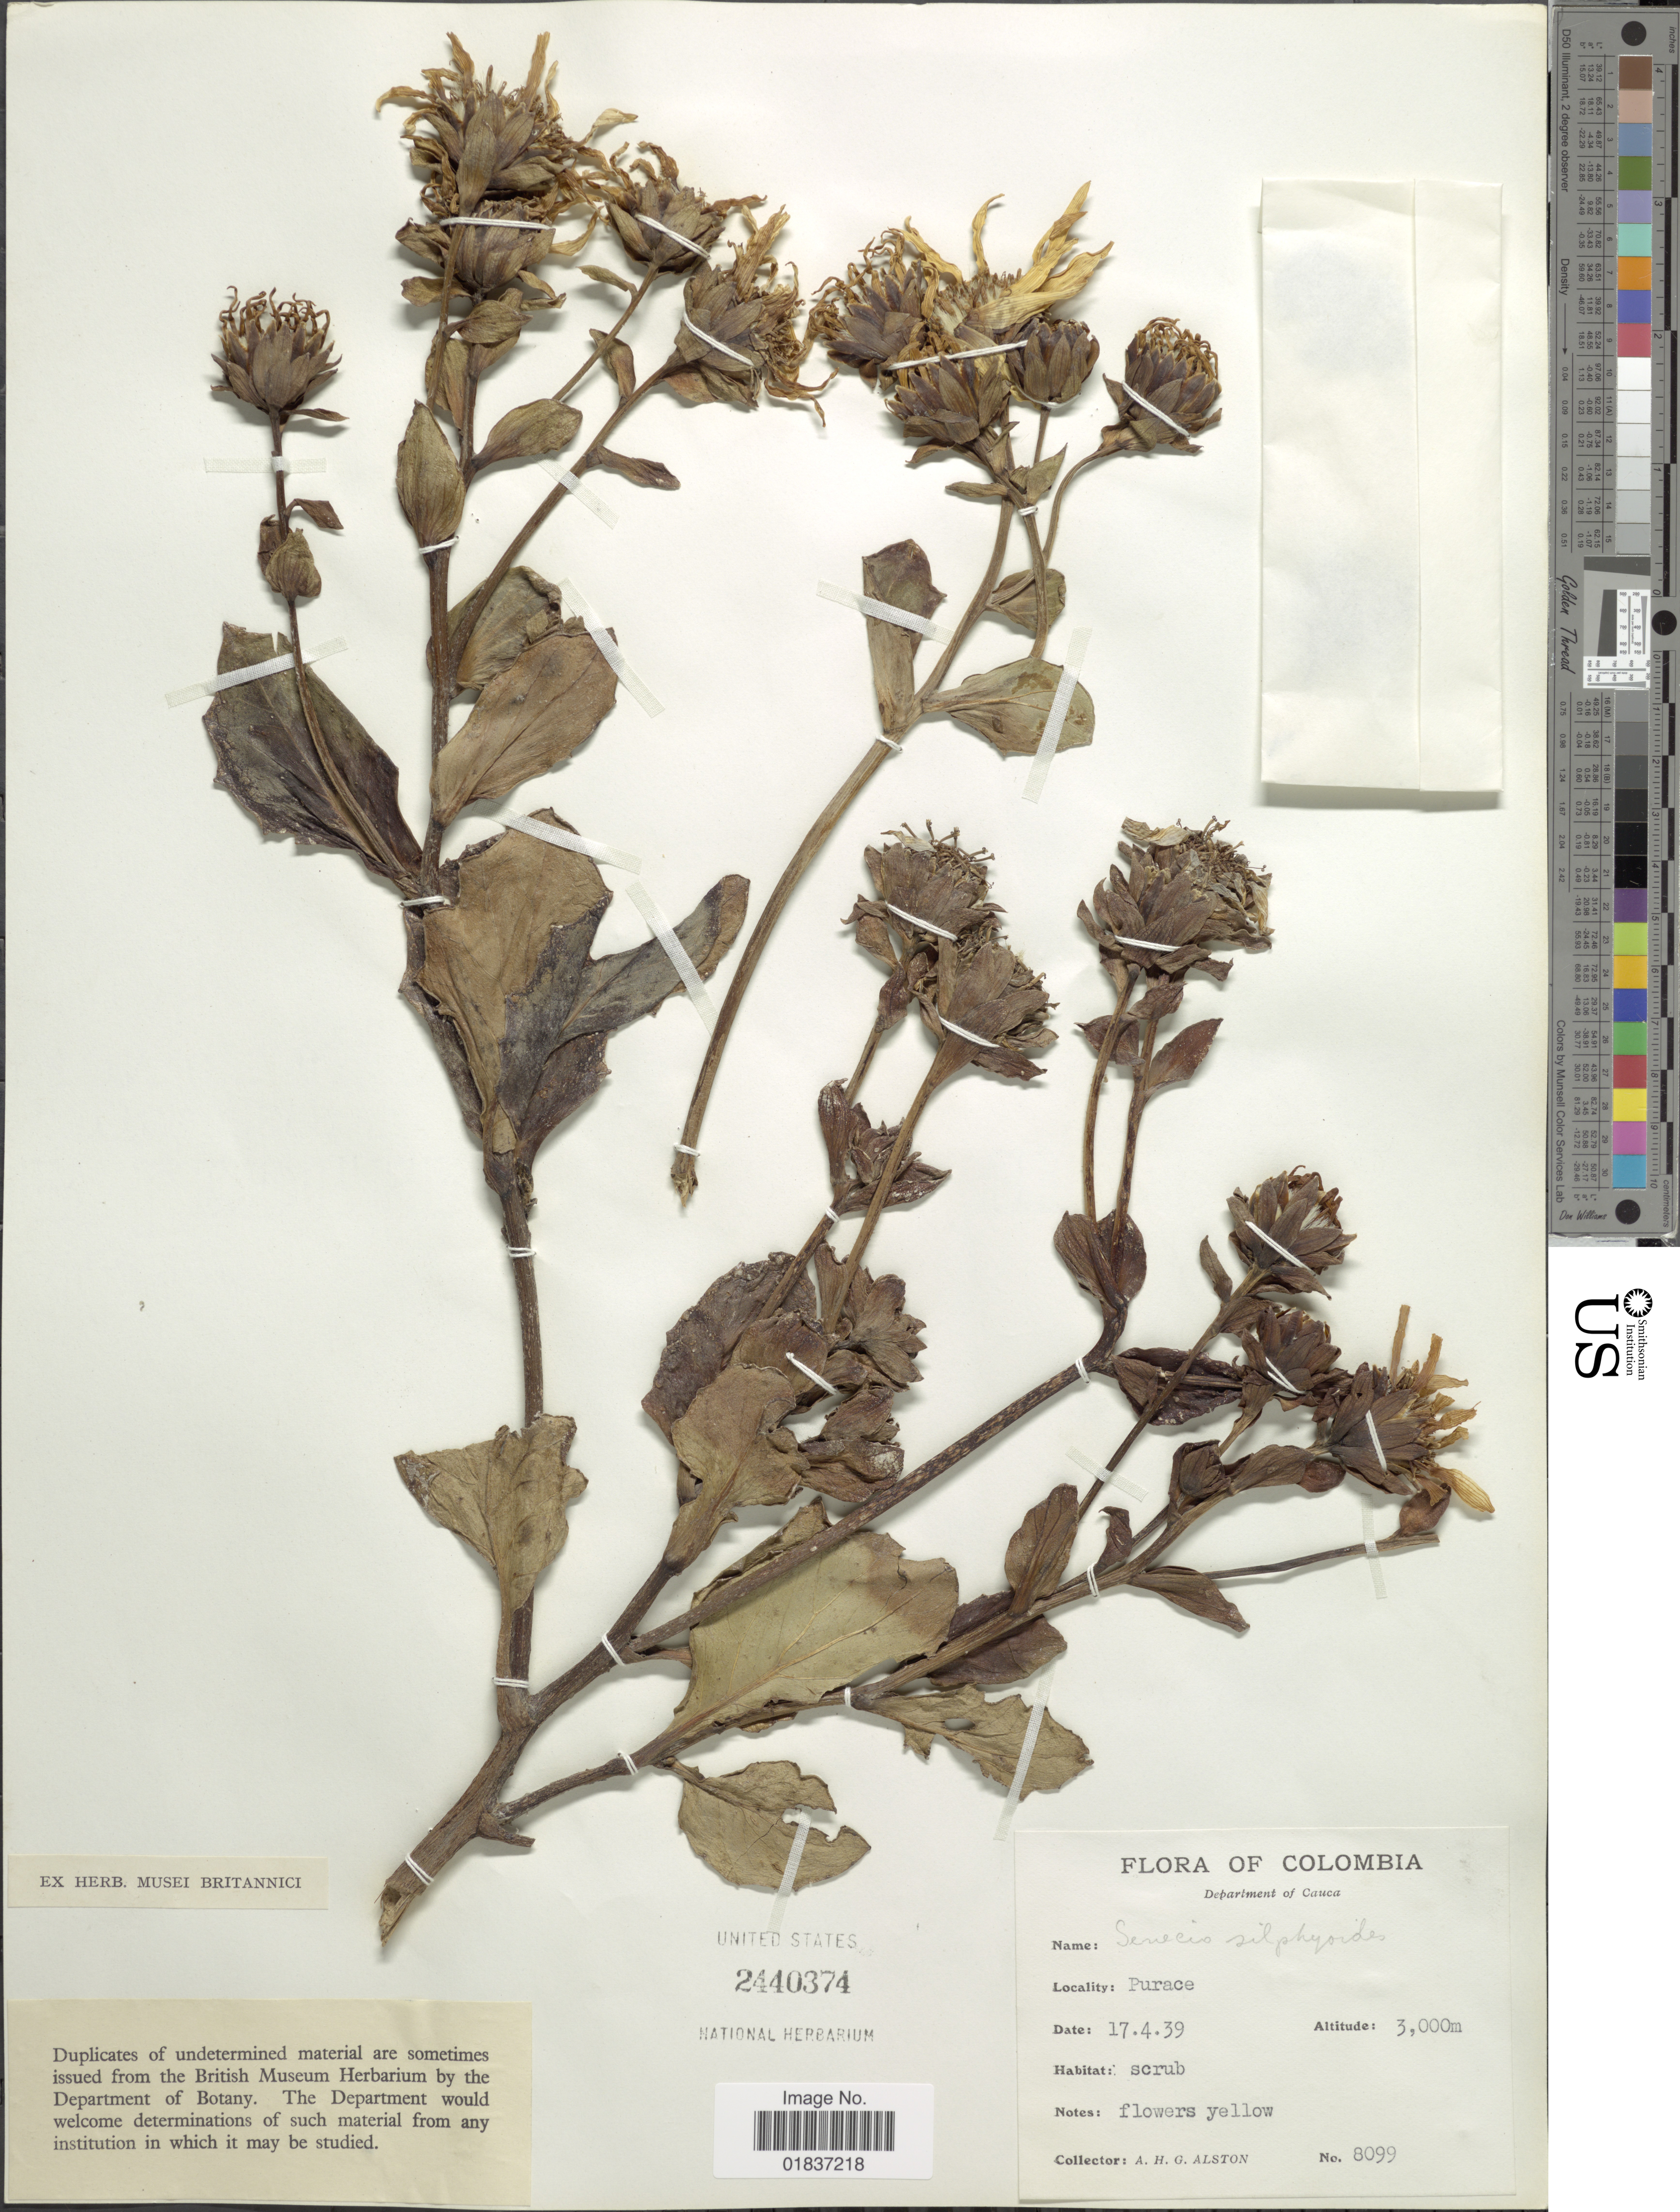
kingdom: Plantae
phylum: Tracheophyta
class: Magnoliopsida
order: Asterales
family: Asteraceae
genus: Senecio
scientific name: Senecio silphioides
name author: Hieron.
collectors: A. H. Alston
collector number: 8099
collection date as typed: Transcribed d/m/y: 17/4/39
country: Colombia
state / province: Cauca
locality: Department of Cauca. Purace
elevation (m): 3000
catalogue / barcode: US 2440374